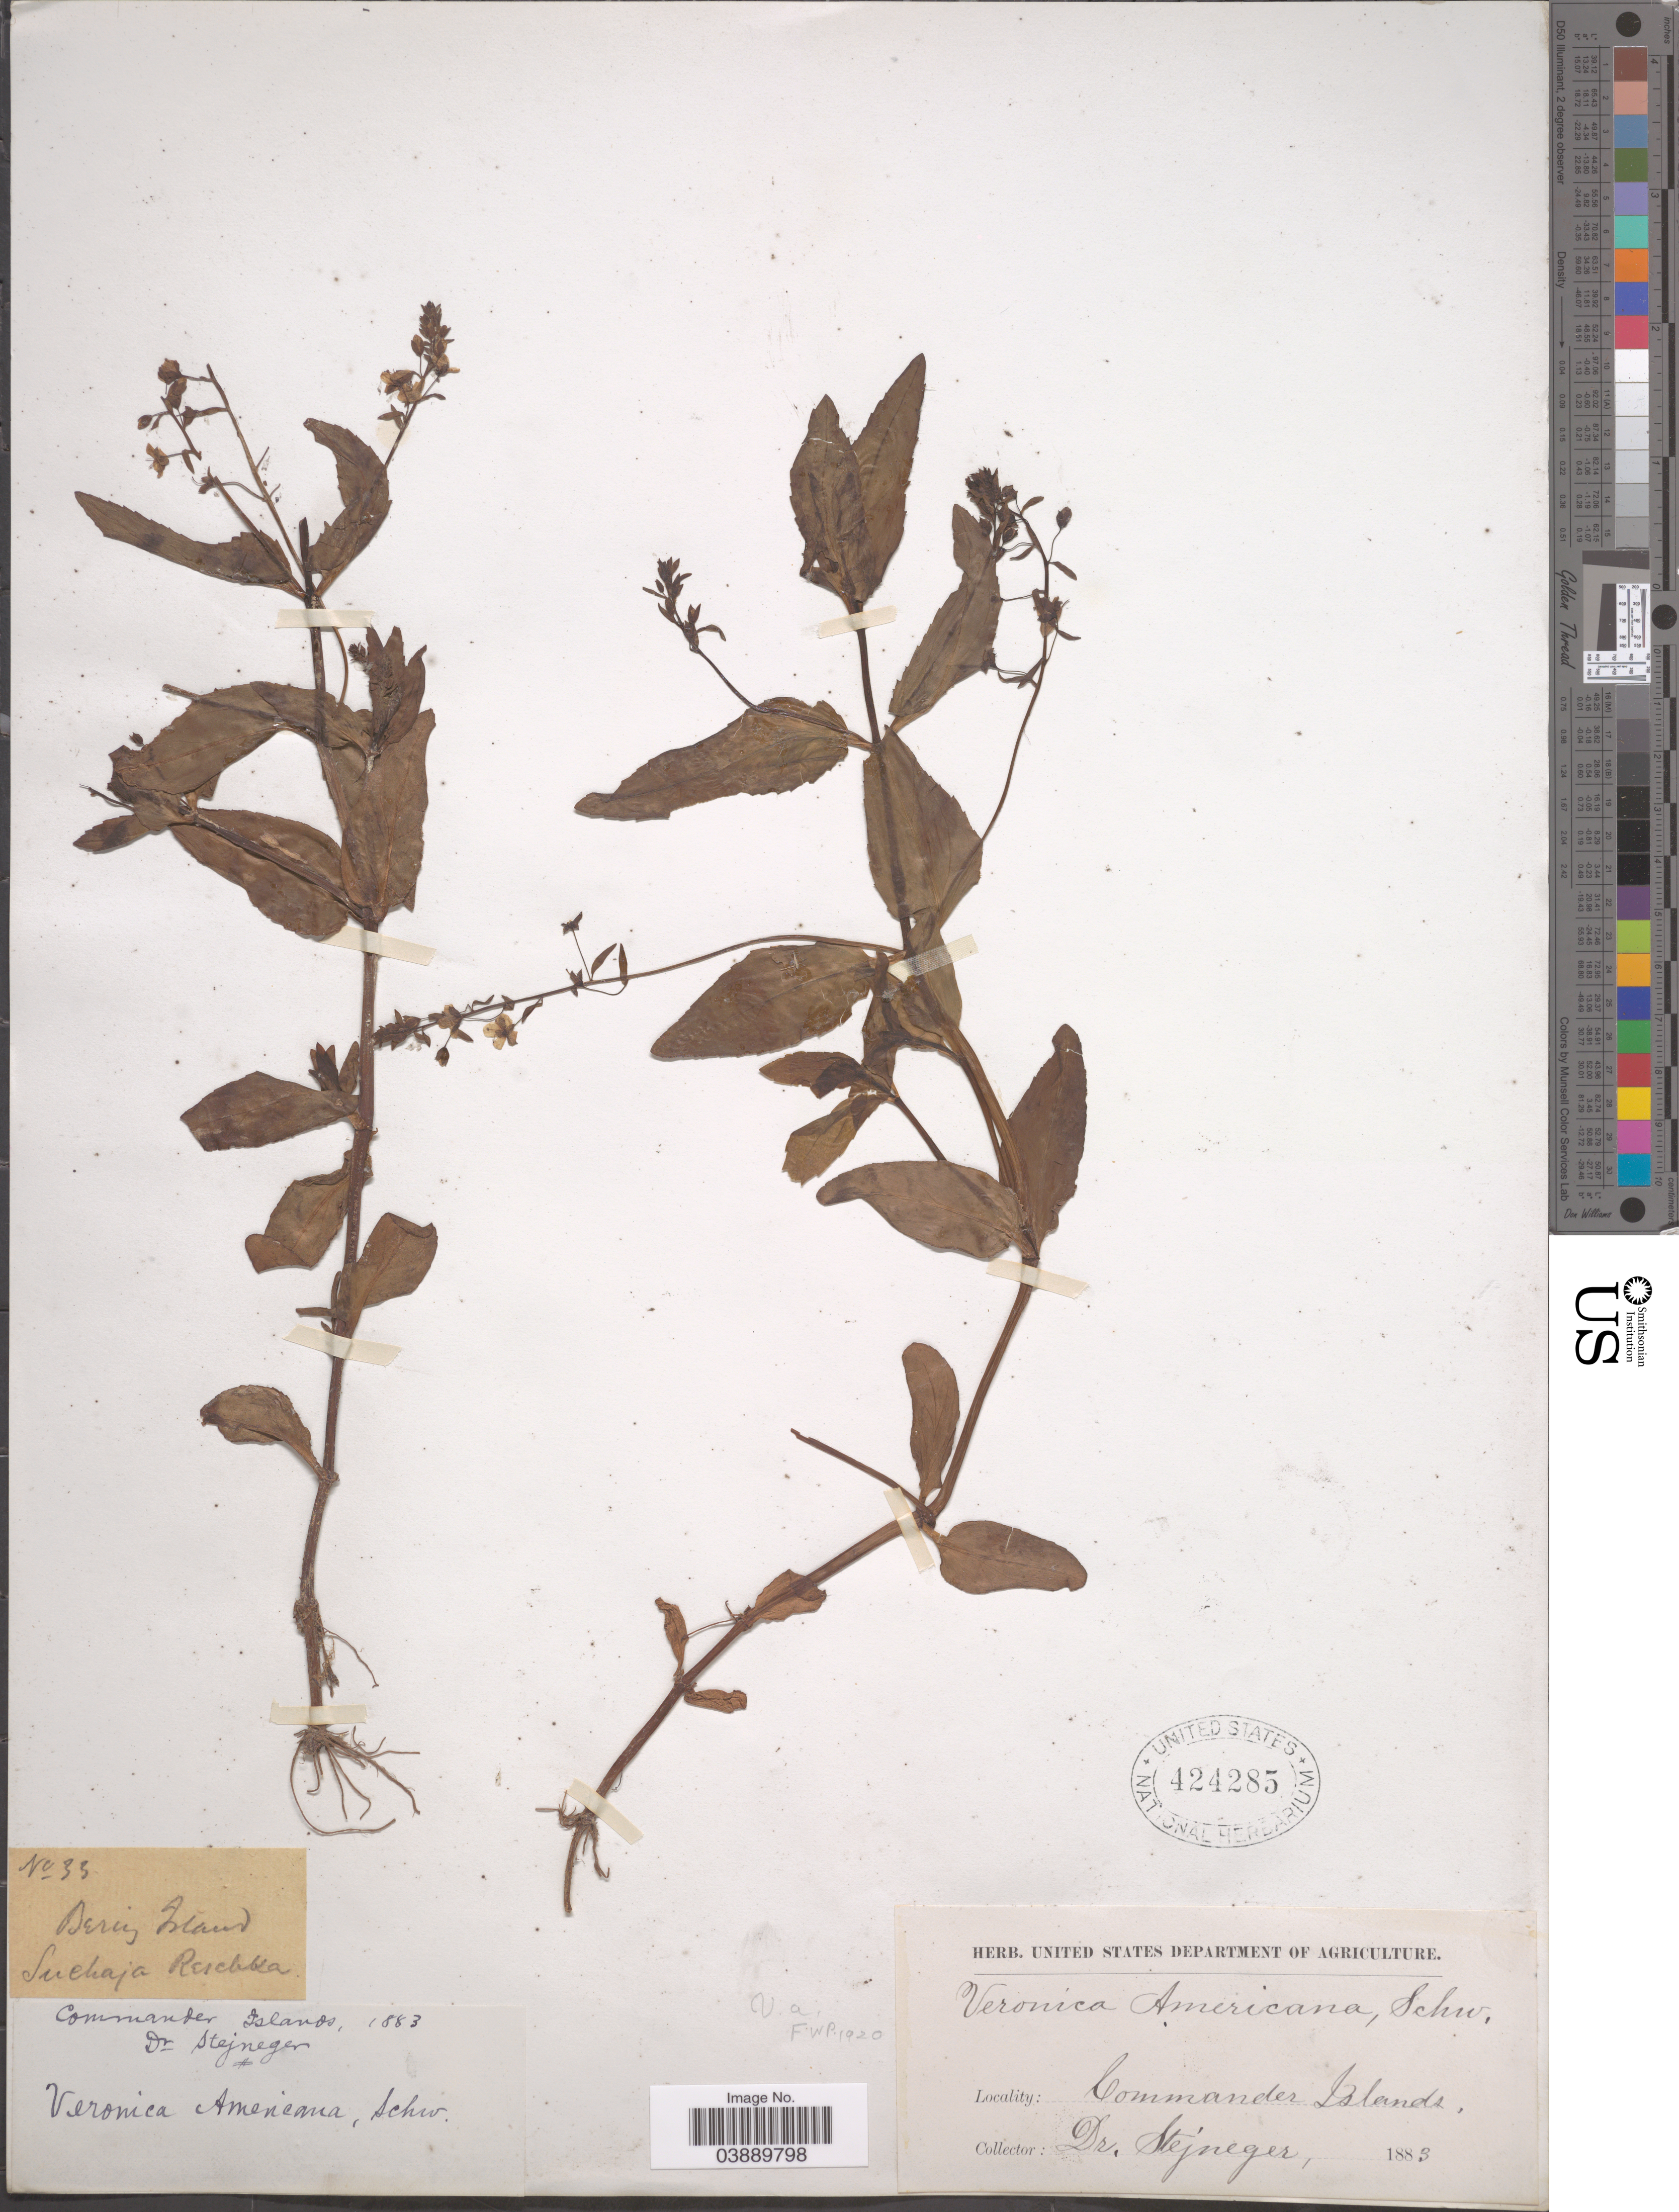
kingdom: Plantae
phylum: Tracheophyta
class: Magnoliopsida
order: Lamiales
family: Plantaginaceae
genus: Veronica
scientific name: Veronica americana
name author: Schwein. ex Benth.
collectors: Stejneger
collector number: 35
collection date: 1883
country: Russian Federation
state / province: Kamchatka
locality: Bering Island. Suchaja Reschka Commander Islands.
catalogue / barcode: US 424285